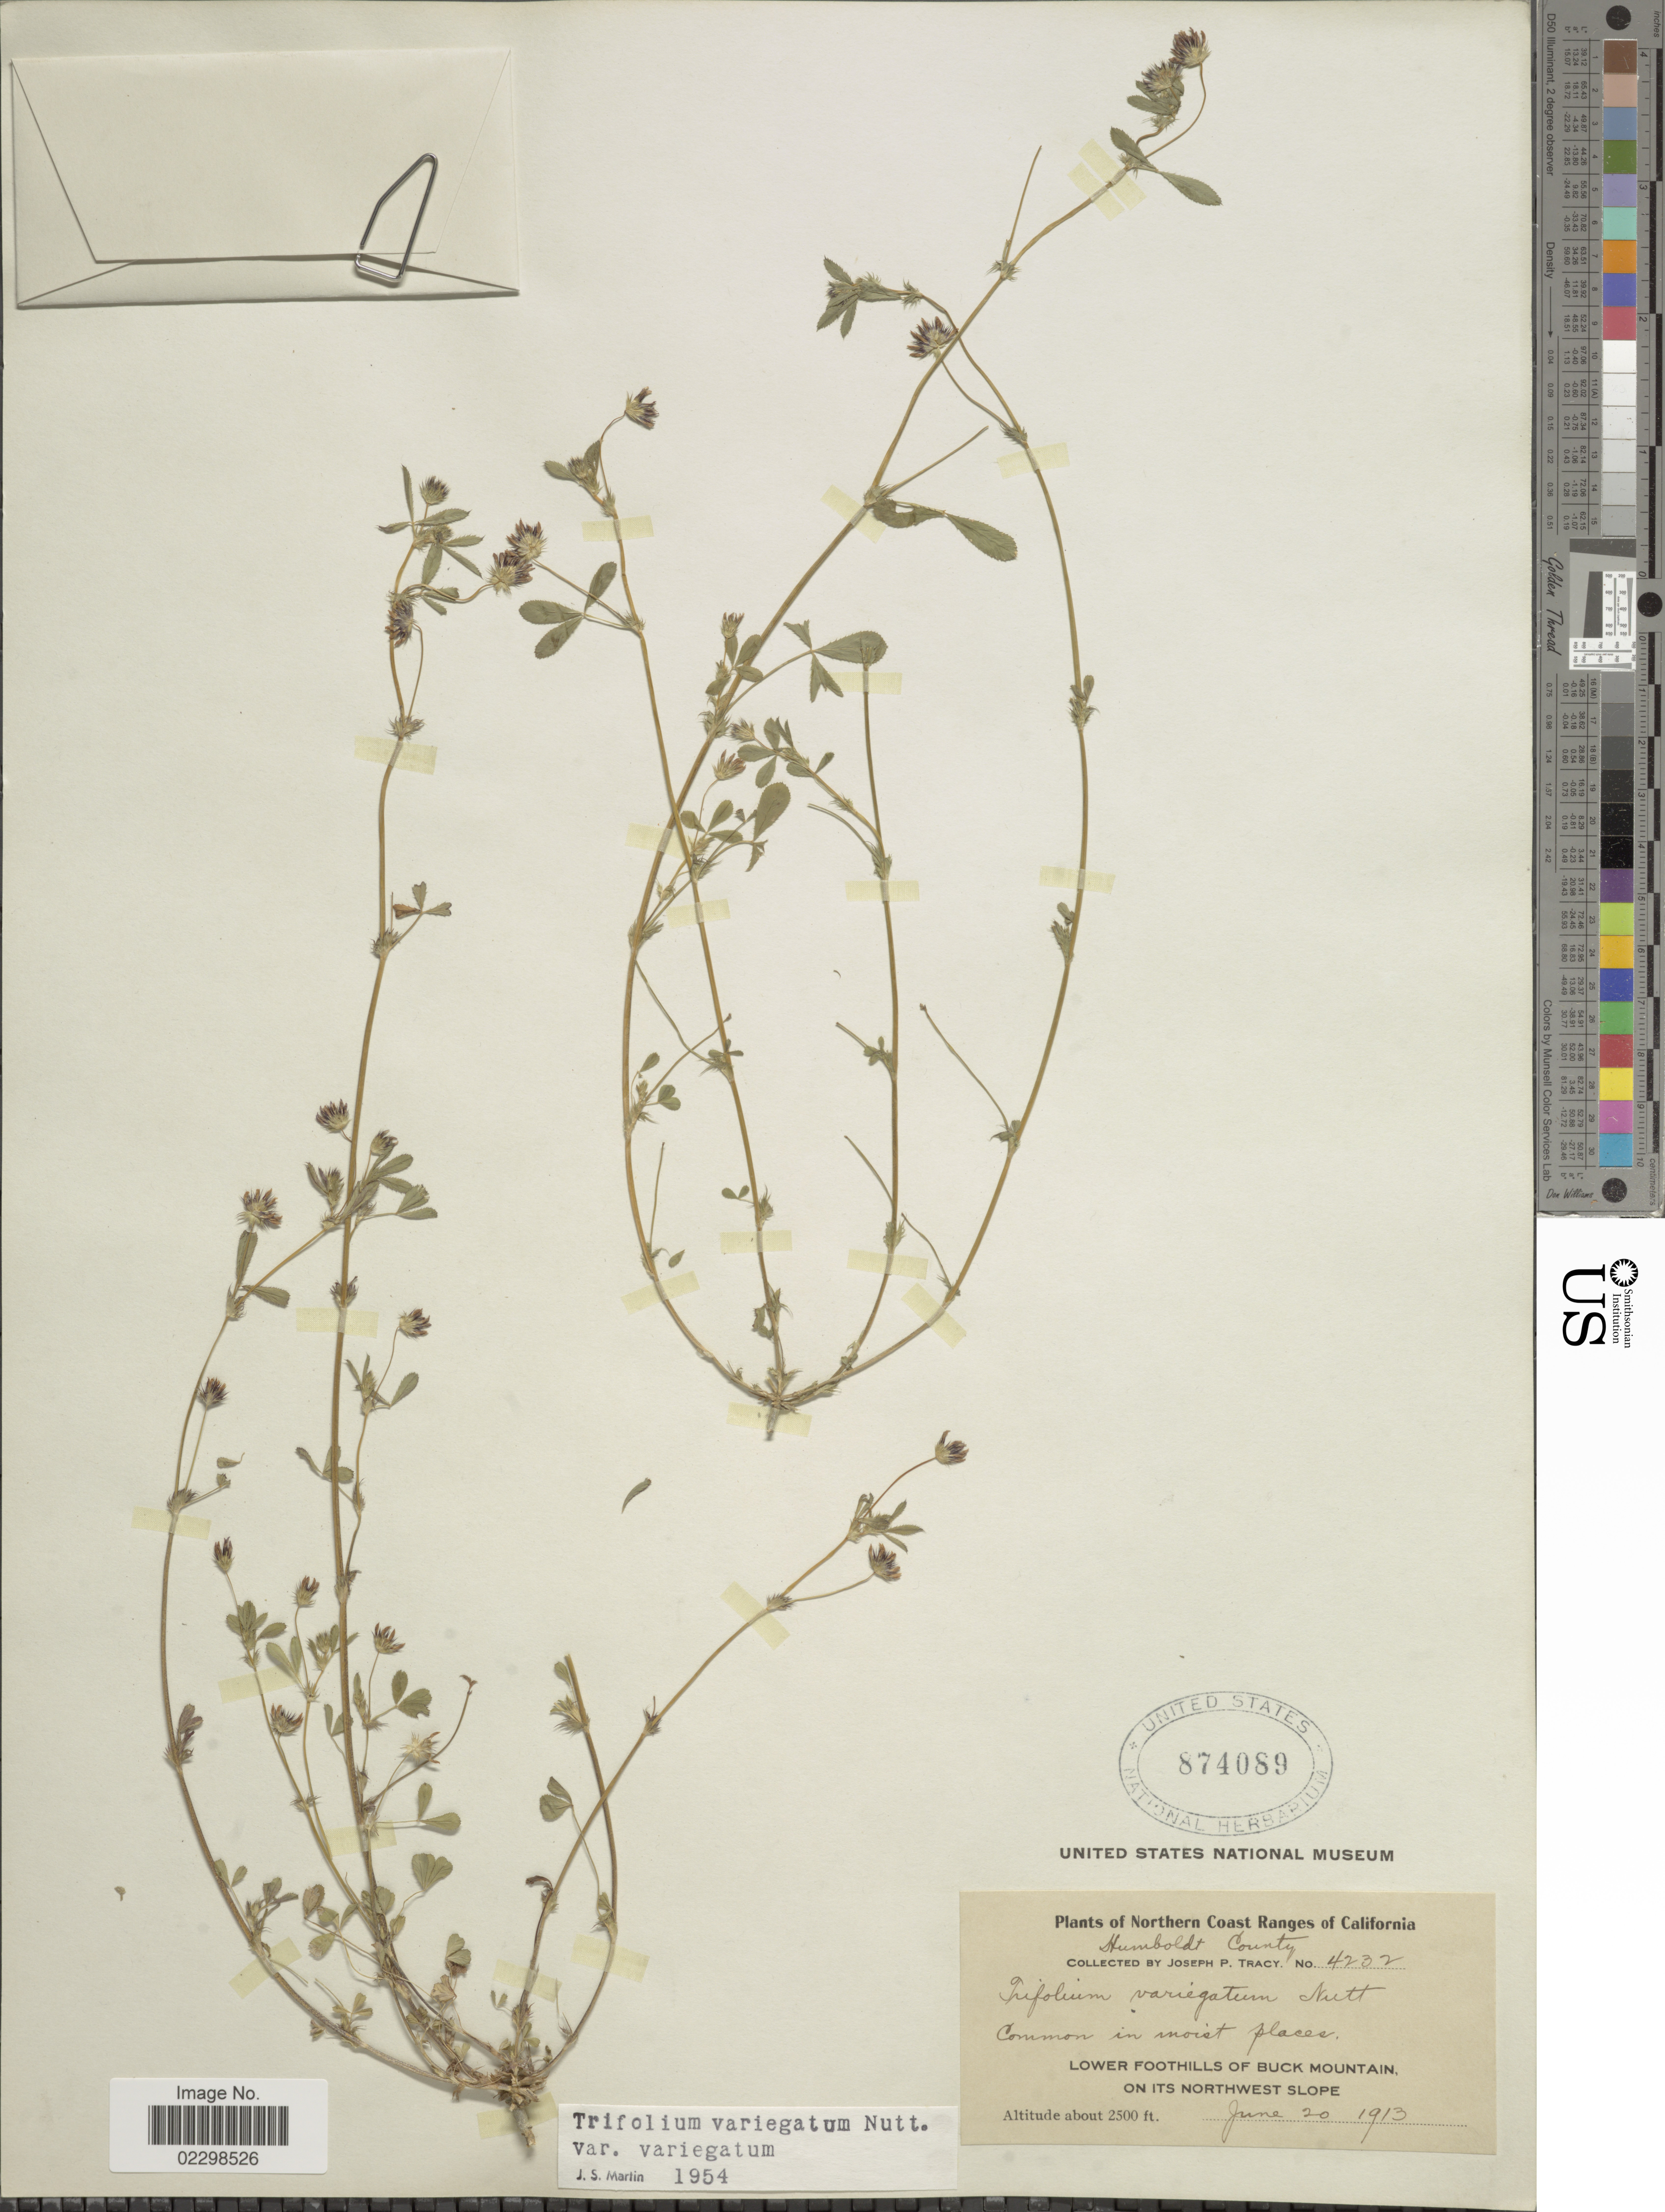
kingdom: Plantae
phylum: Tracheophyta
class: Magnoliopsida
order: Fabales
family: Fabaceae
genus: Trifolium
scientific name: Trifolium variegatum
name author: Nutt.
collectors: J. Tracy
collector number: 4232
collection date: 1913-06-20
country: United States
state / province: California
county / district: Humboldt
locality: Northern Coast Range of California, Humboldt County, lower foothills of Buck Mountain, on its northwest slope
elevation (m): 762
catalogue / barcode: US 874089